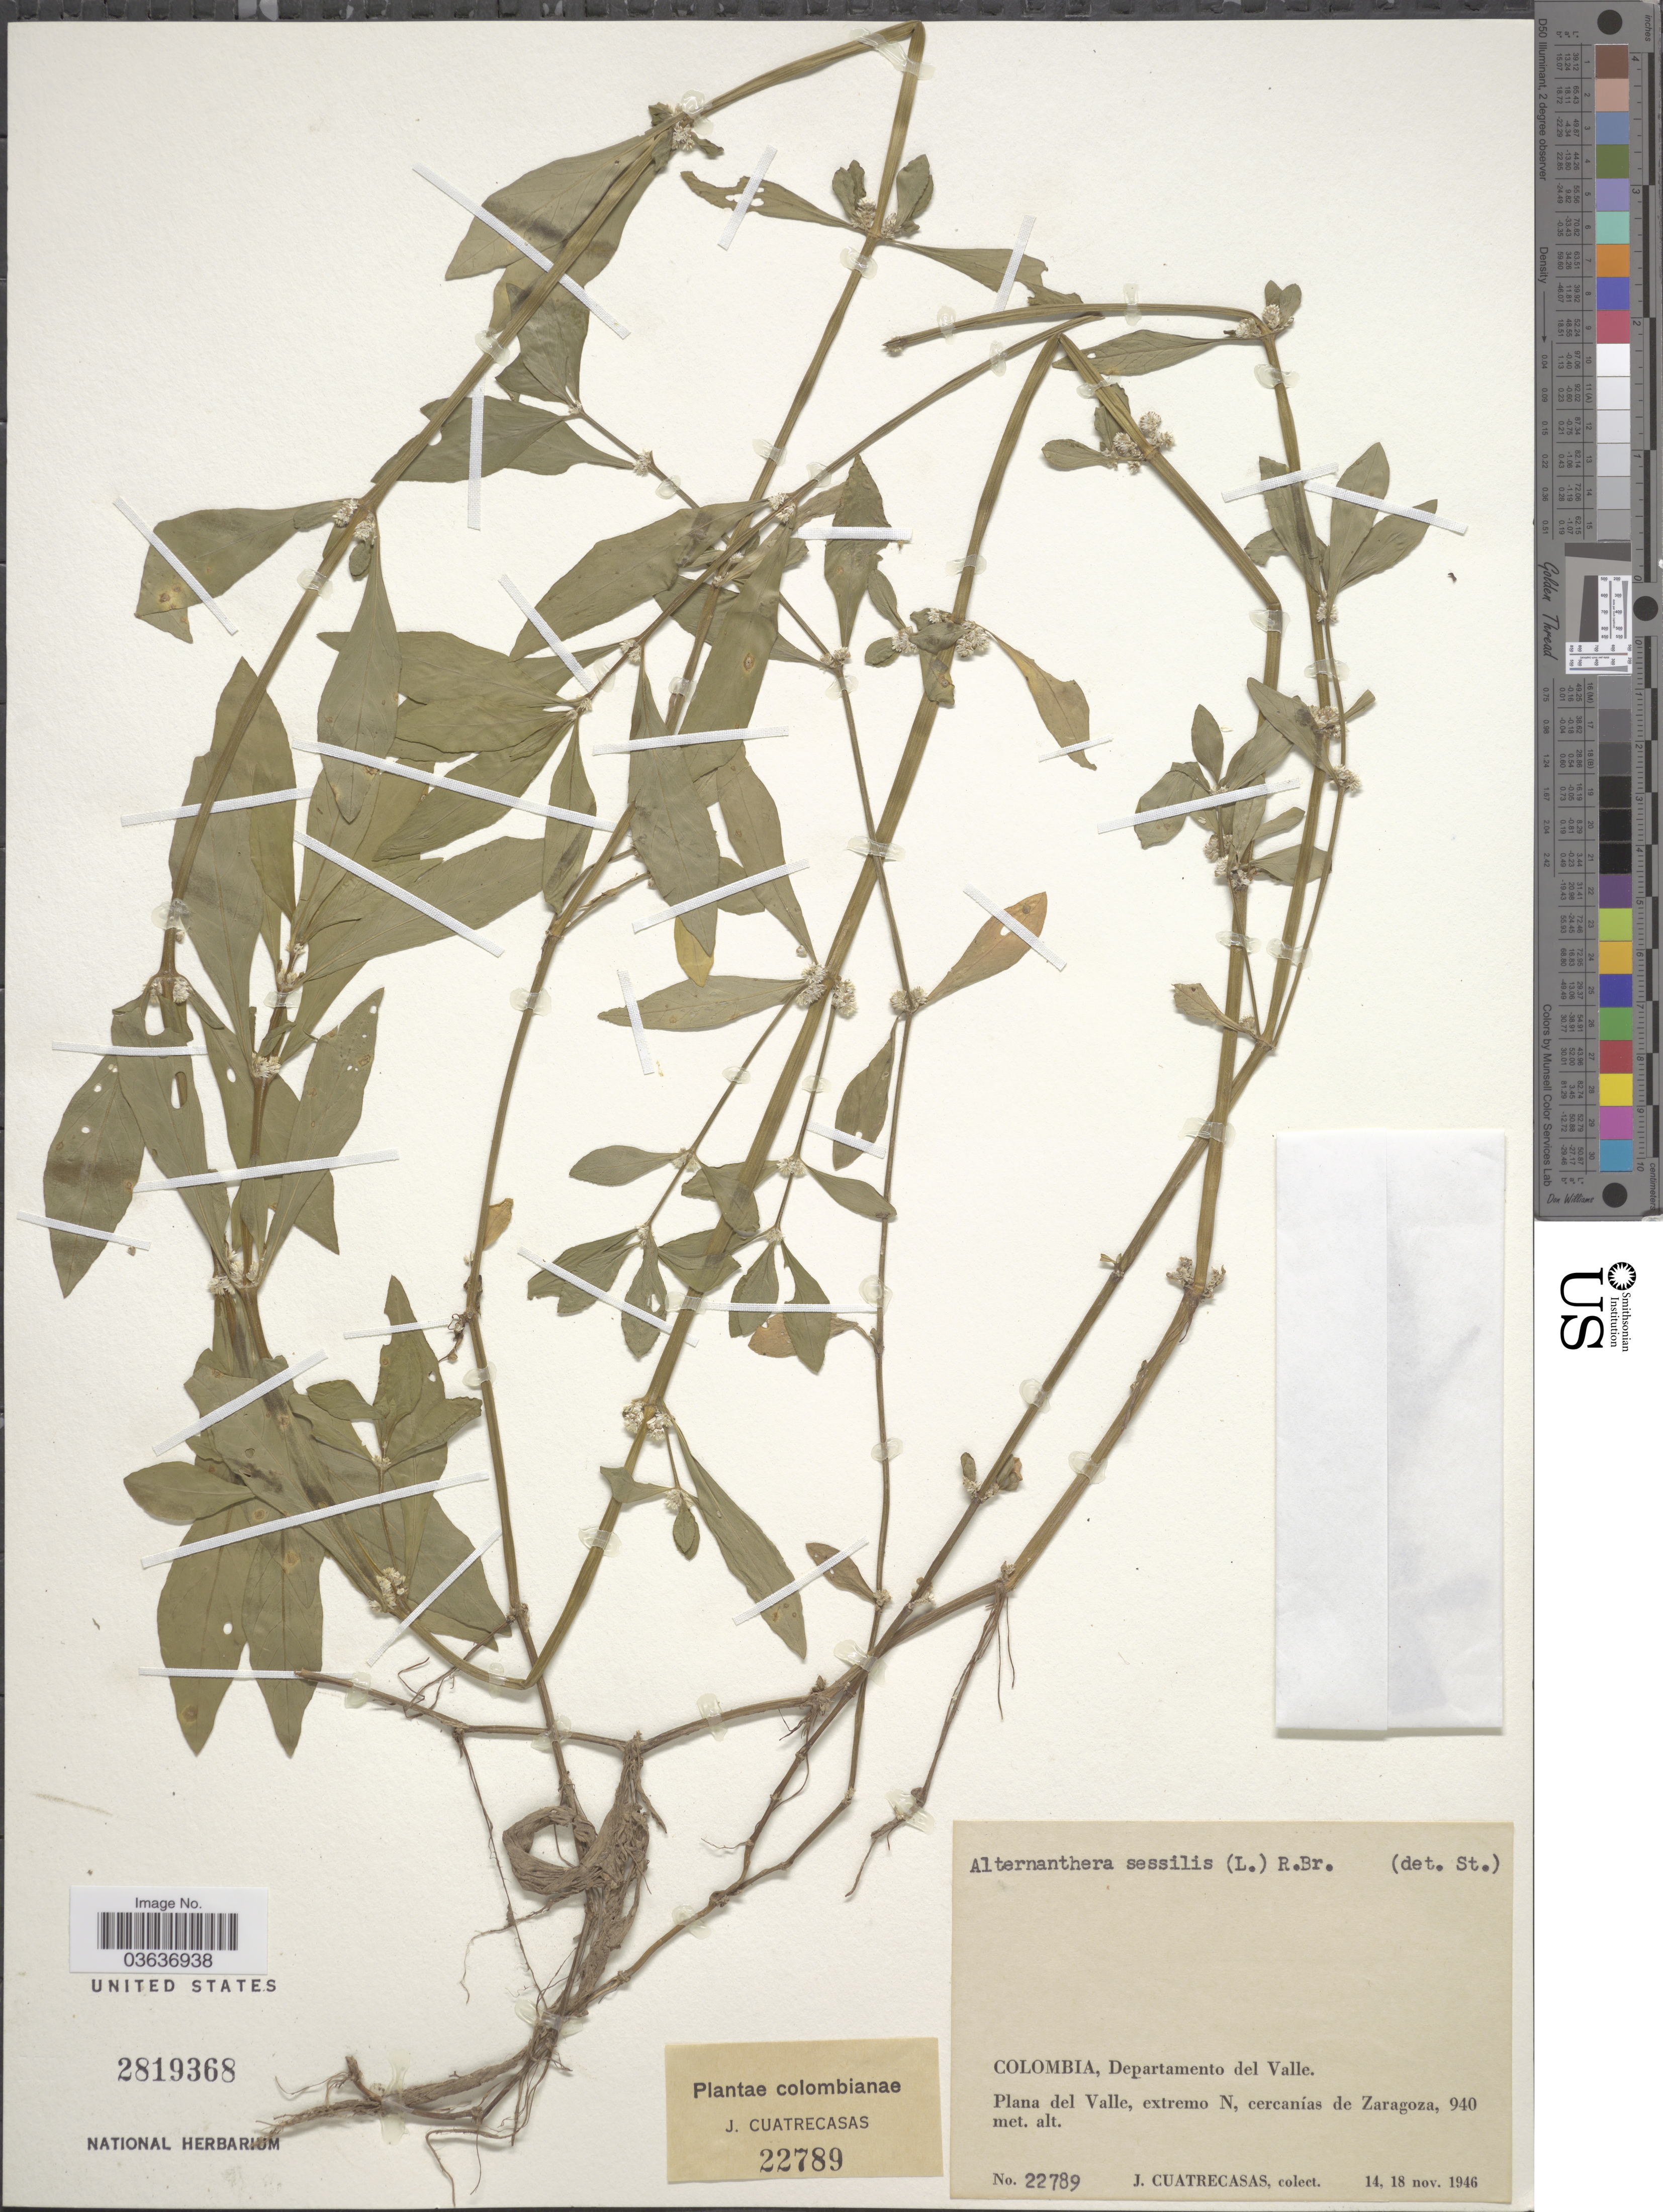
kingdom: Plantae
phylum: Tracheophyta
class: Magnoliopsida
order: Caryophyllales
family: Amaranthaceae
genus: Alternanthera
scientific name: Alternanthera sessilis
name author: (L.) DC.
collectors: J. Cuatrecasas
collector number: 22789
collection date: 1946-11-14/1946-11-18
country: Colombia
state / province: Valle del Cauca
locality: Plana del Valle, extremo N, cercanías de Zaragoza.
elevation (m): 940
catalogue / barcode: US 2819368